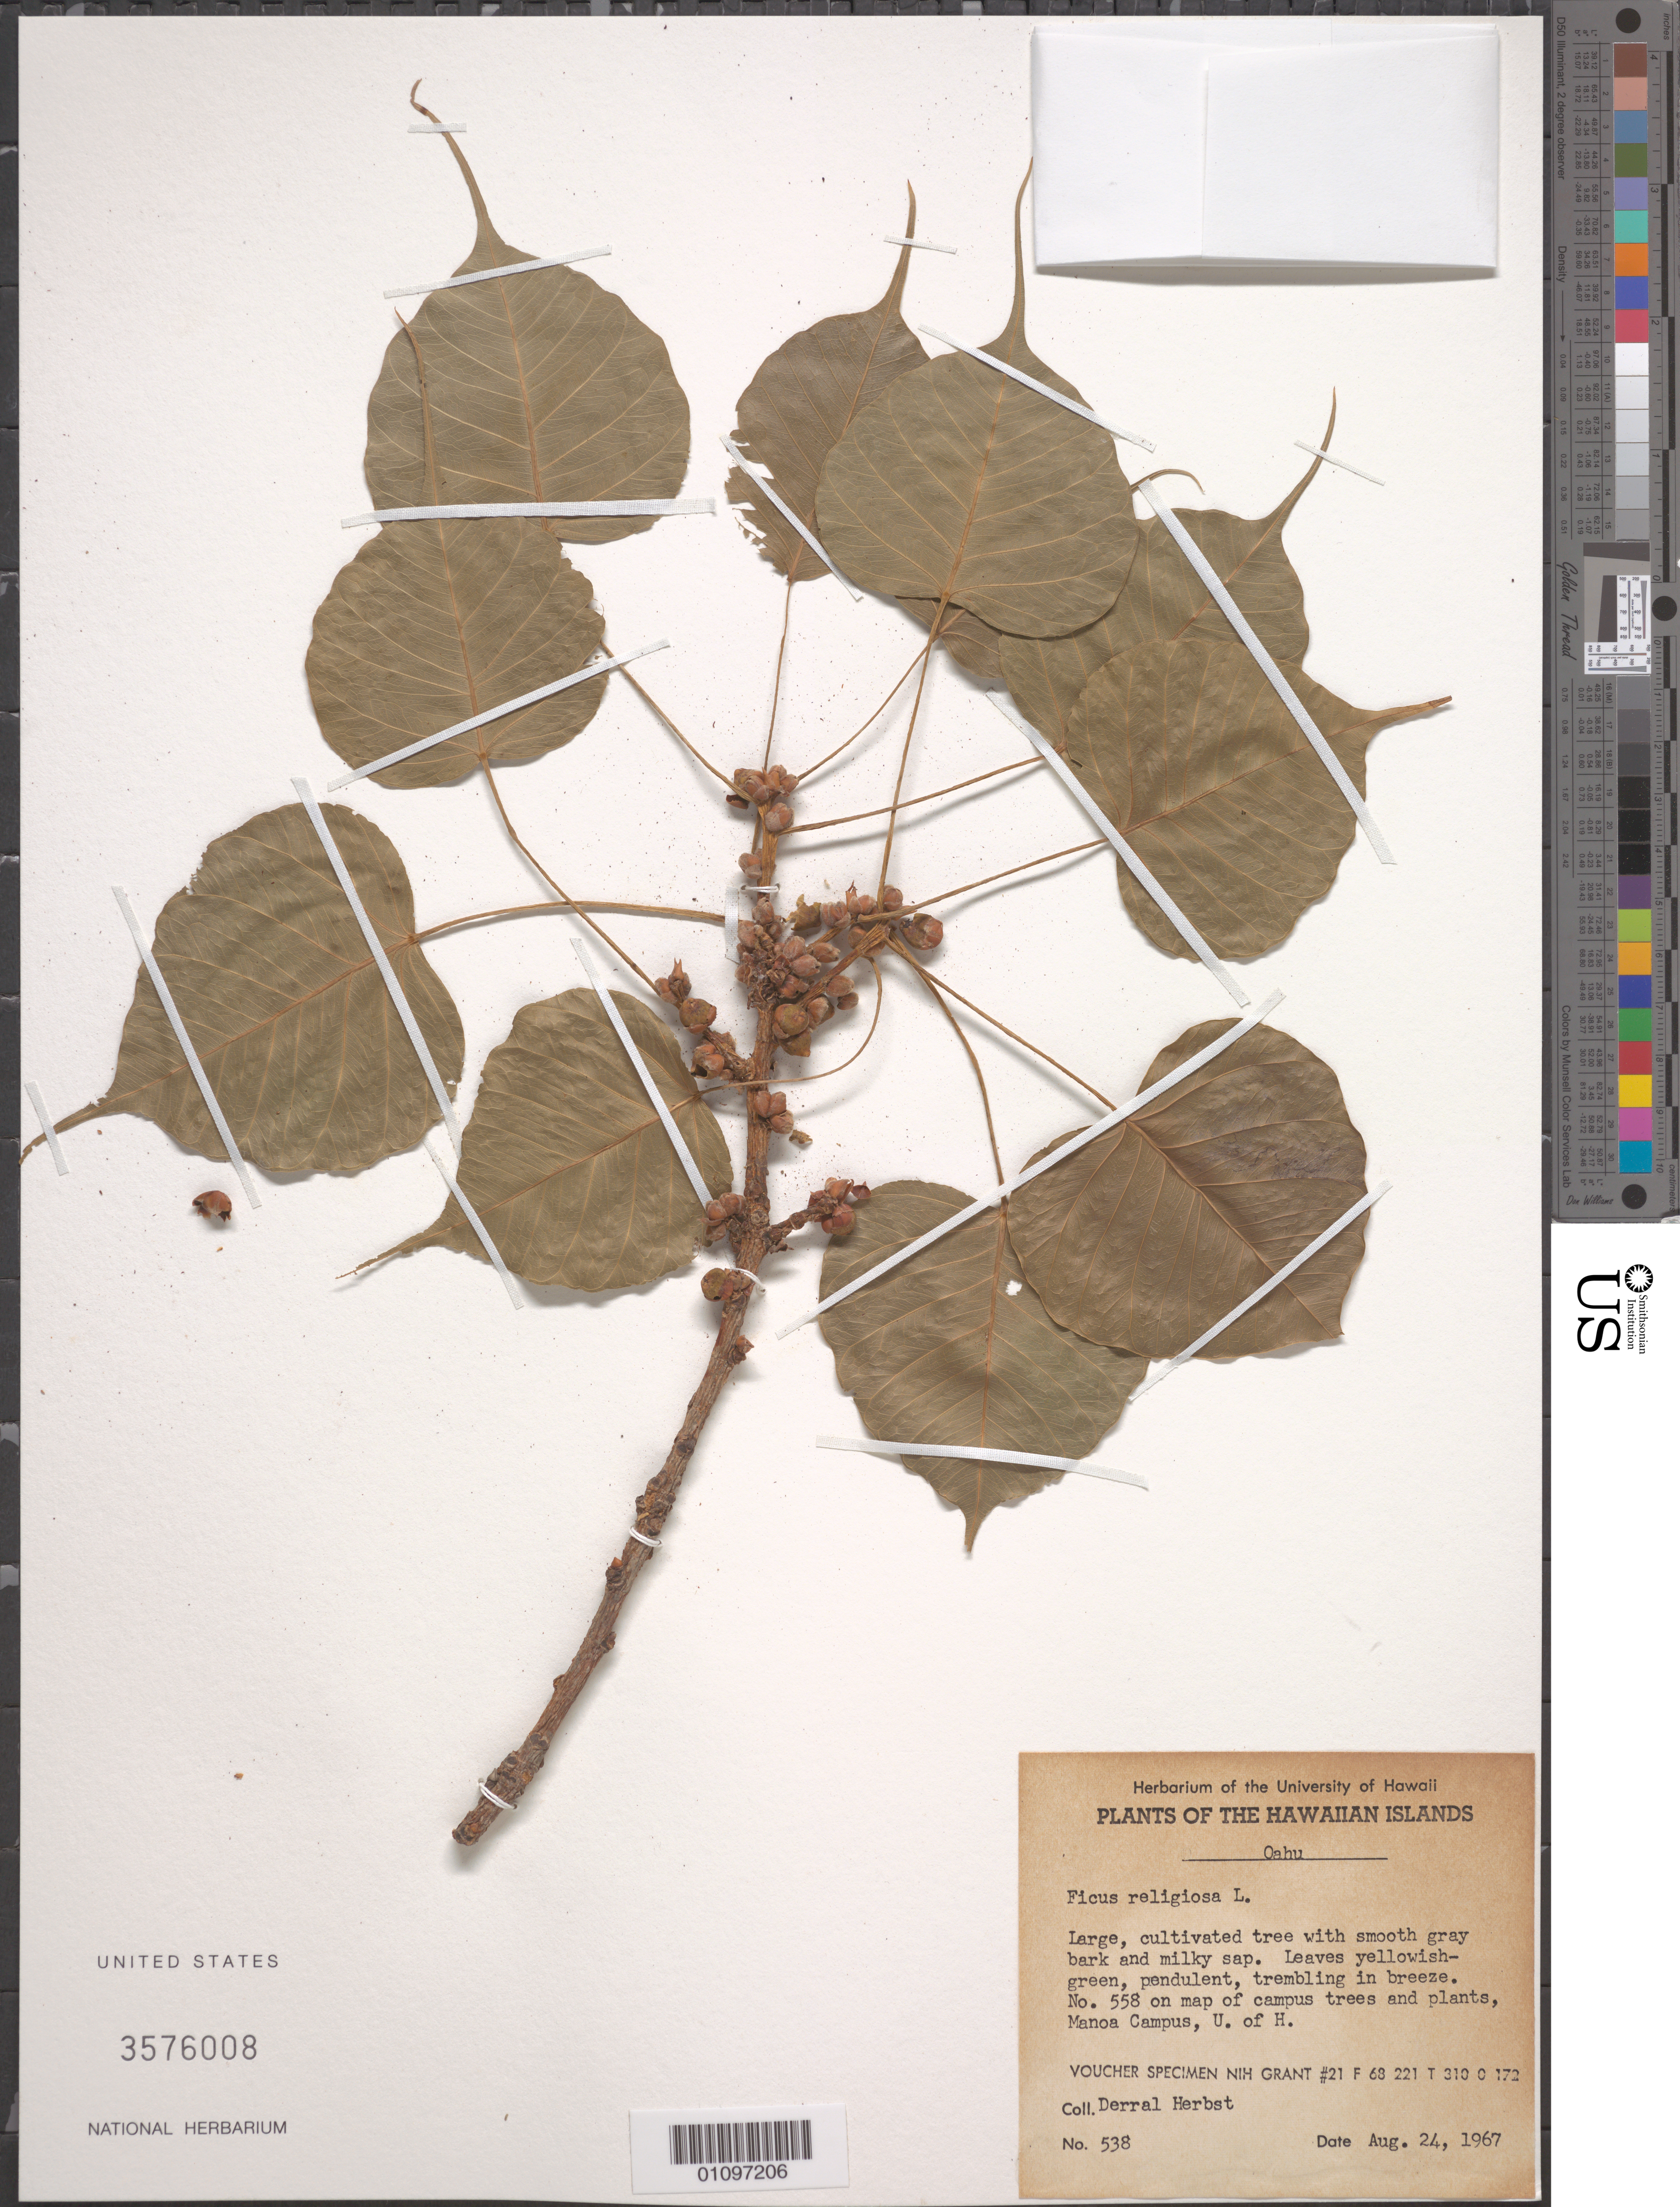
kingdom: Plantae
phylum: Tracheophyta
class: Magnoliopsida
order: Rosales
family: Moraceae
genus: Ficus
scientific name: Ficus religiosa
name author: L.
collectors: D. R. Herbst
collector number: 538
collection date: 1967-08-24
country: United States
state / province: Hawaii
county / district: Honolulu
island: Oahu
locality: University of Hawaii Manoa Campus, number 558 on map of campus trees and plants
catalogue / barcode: US 3576008